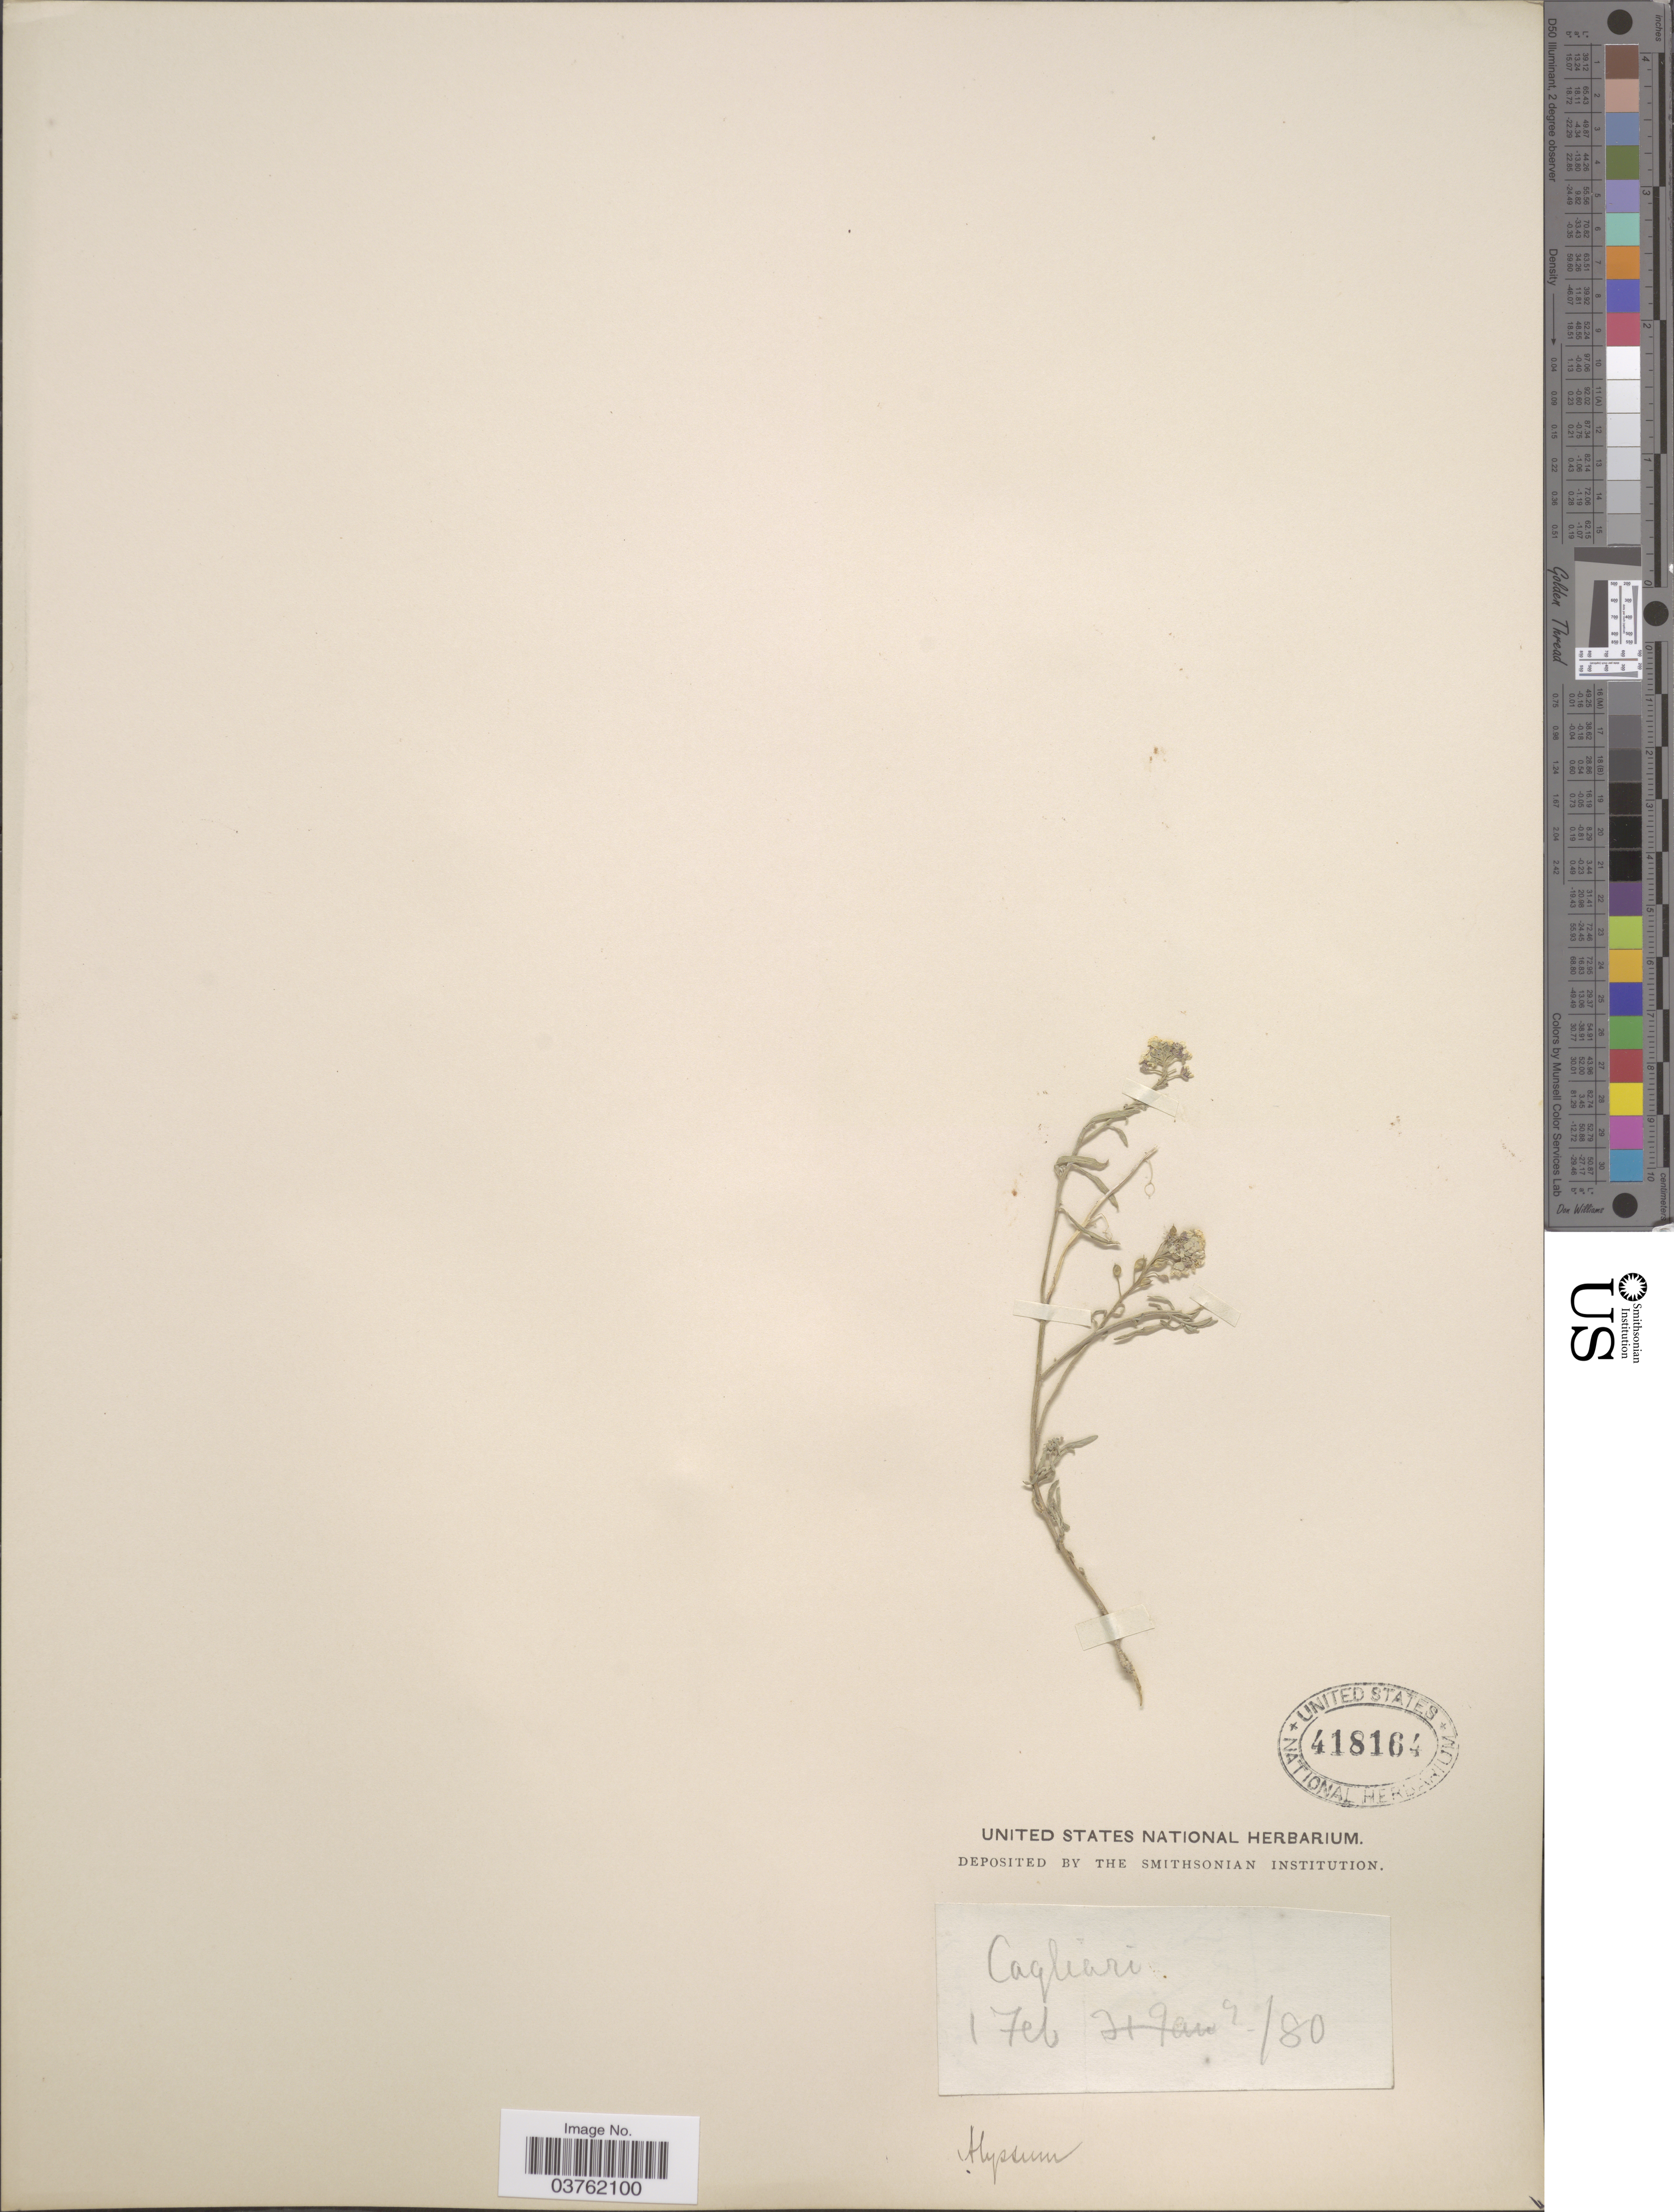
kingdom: Plantae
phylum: Tracheophyta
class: Magnoliopsida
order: Brassicales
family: Brassicaceae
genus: Alyssum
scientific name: Alyssum sp.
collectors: ex herb. United States National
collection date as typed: Transcribed d/m/y: 1/2/80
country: Italy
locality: Cagliari.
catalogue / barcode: US 418164